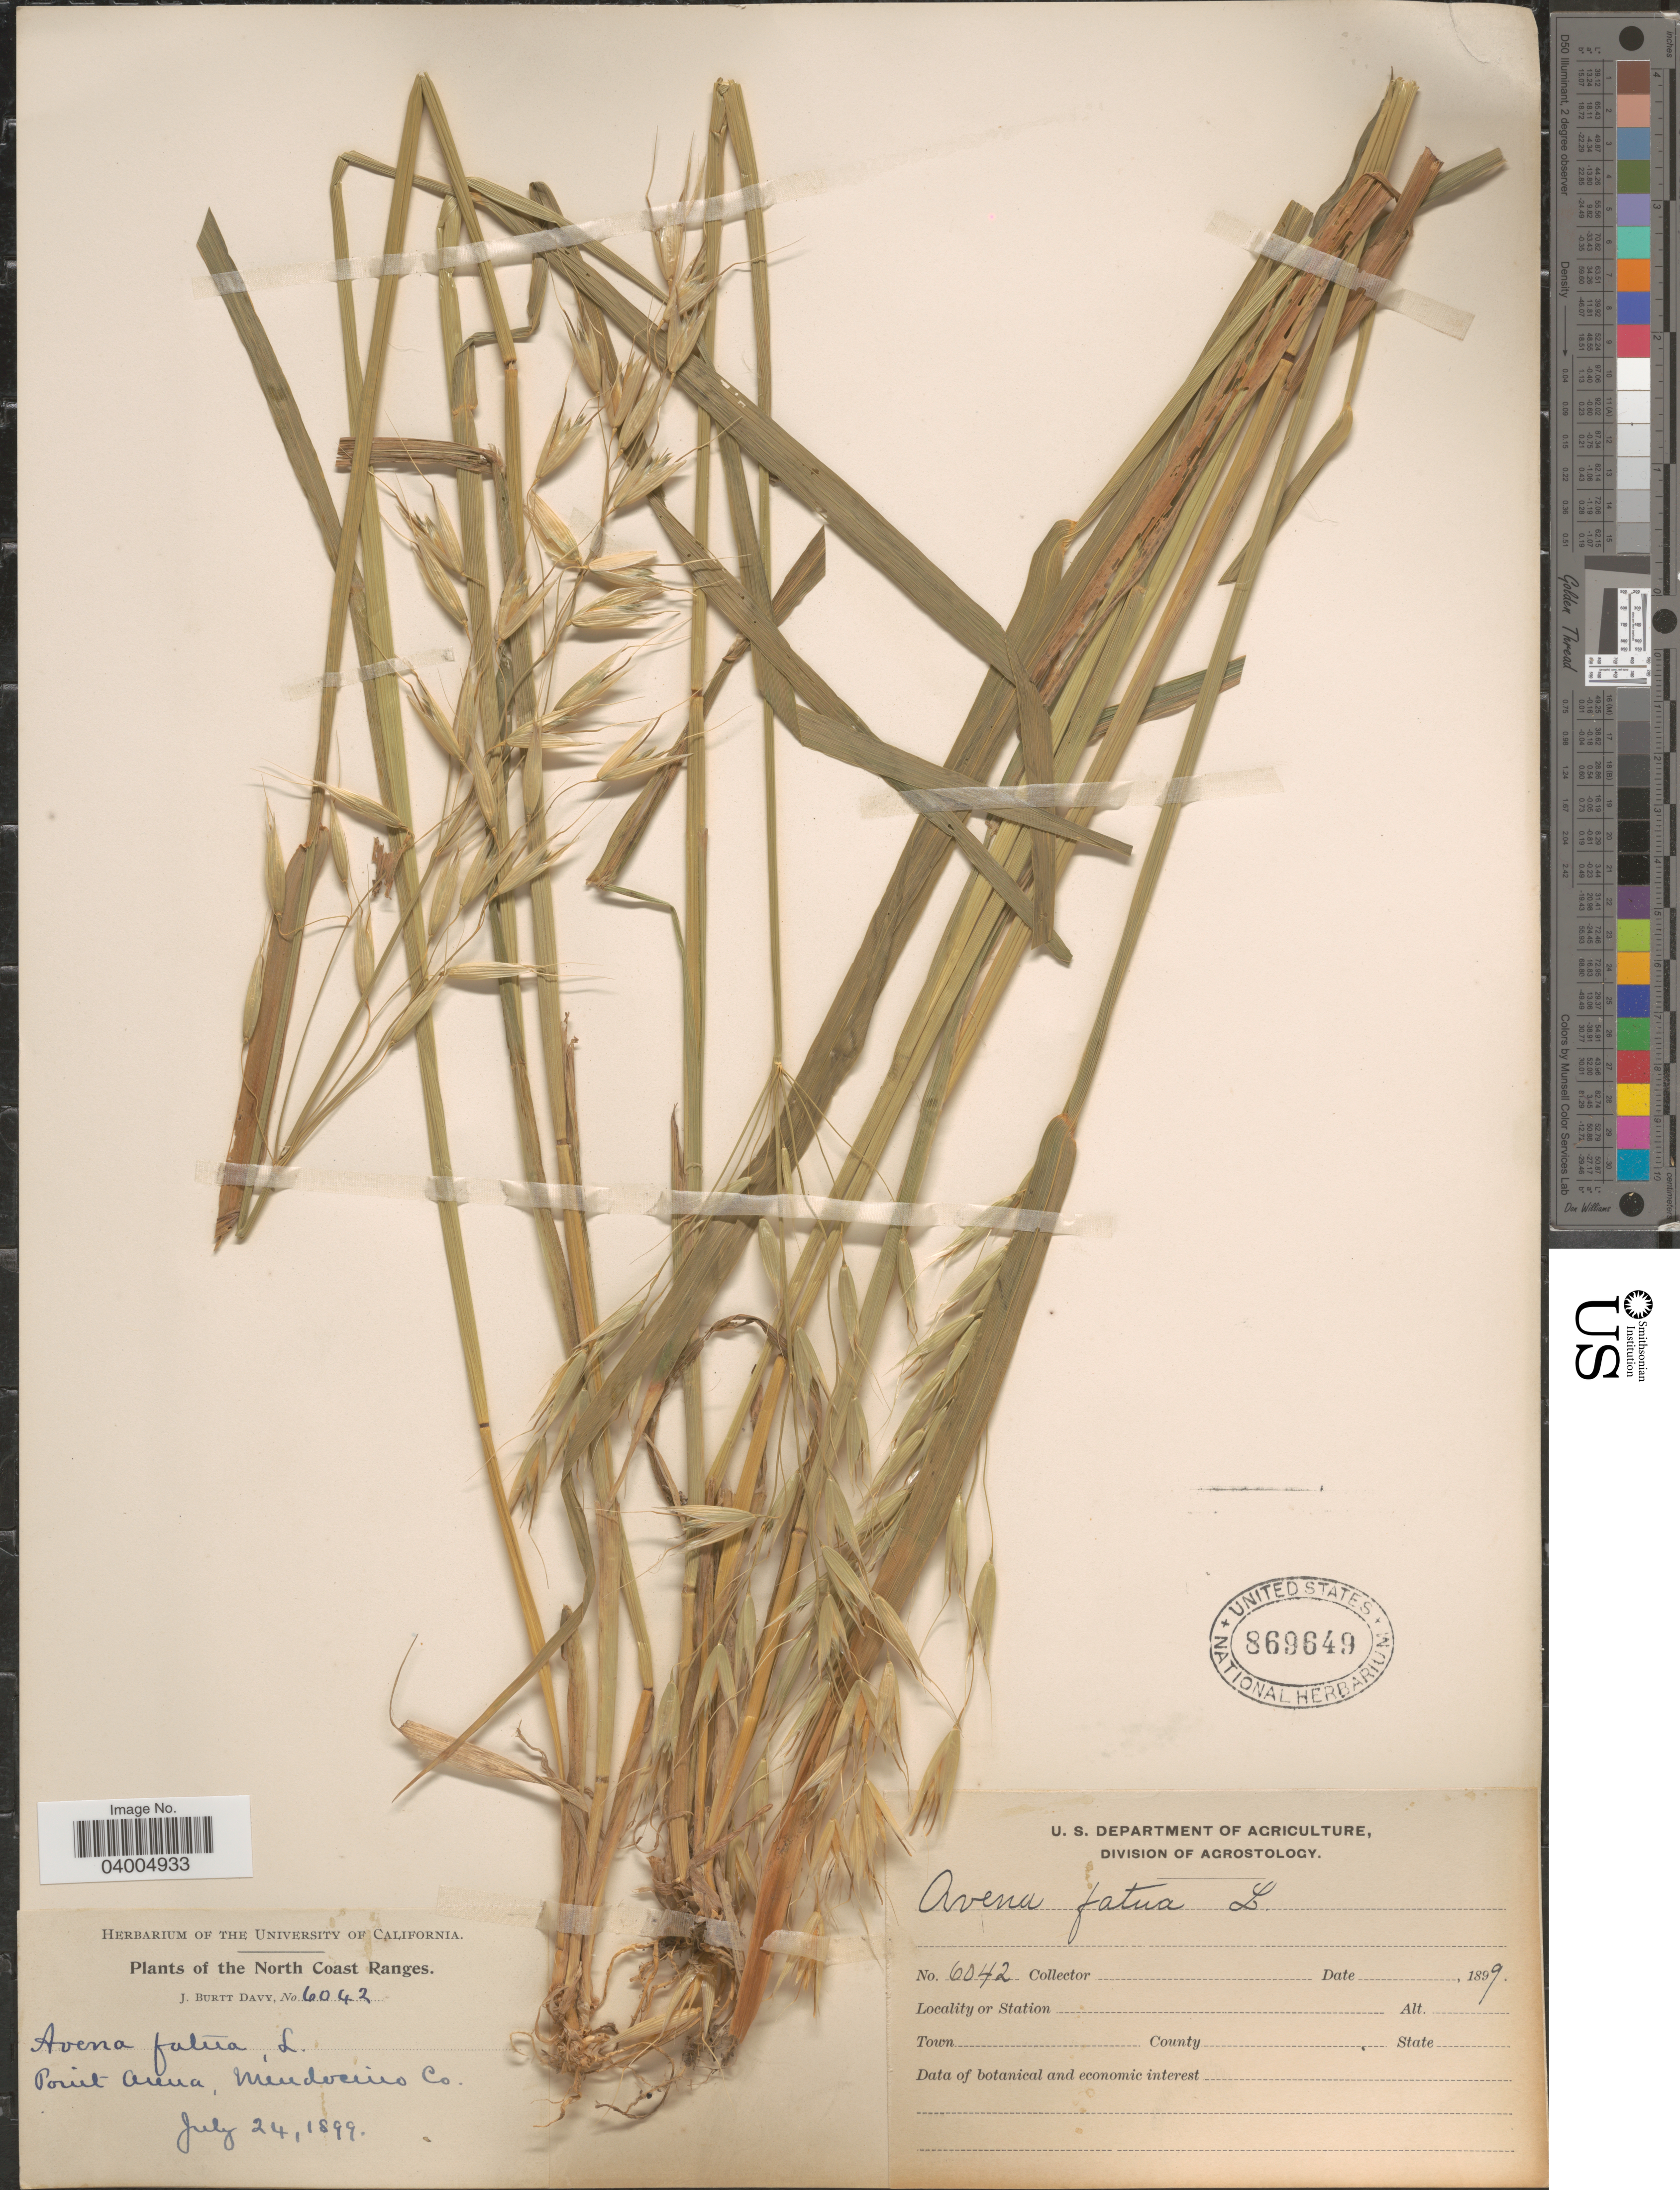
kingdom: Plantae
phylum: Tracheophyta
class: Liliopsida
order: Poales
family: Poaceae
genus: Avena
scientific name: Avena fatua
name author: L.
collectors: J. Burtt Davy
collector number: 6042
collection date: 1899-07-24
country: United States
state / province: California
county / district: Mendocino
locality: The North Coast Ranges. Point Anna, Mendocino Co.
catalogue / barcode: US 869649